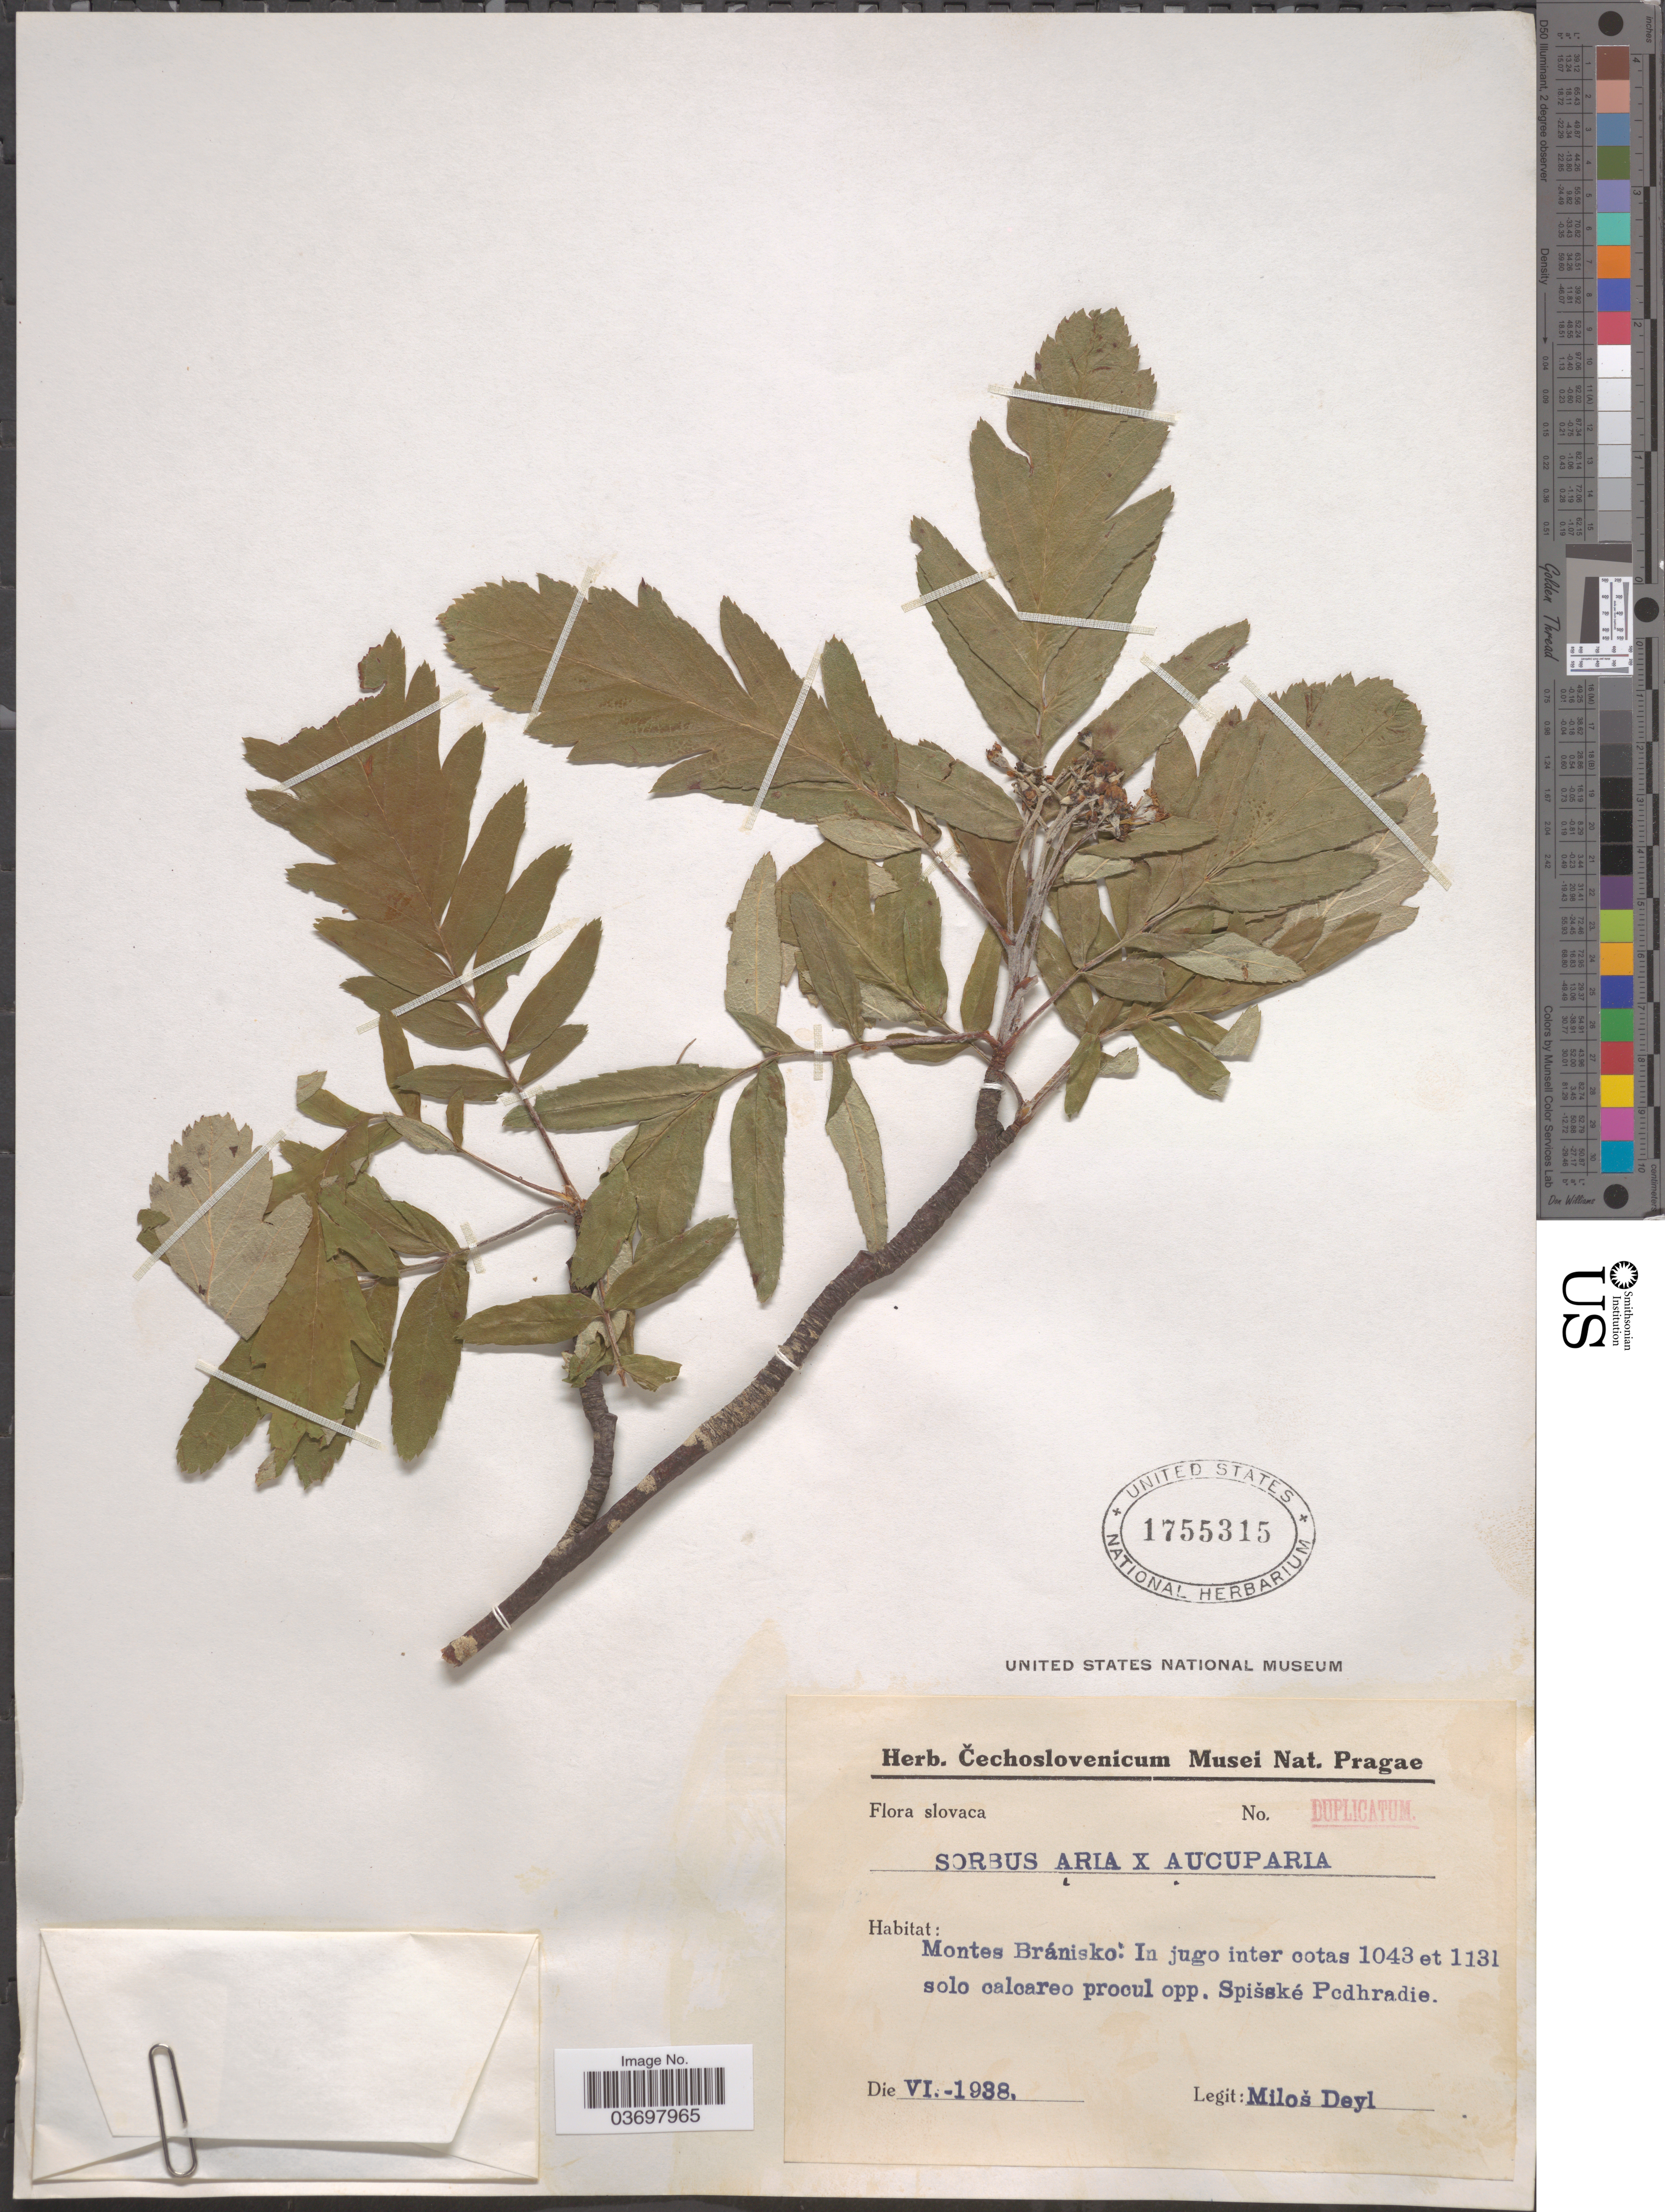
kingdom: Plantae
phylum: Tracheophyta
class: Magnoliopsida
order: Rosales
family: Rosaceae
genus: Sorbus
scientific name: Sorbus aucuparia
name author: L.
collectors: M. Deyl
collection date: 1938-06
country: Slovakia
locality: Slovaca. Montes Bránisko: In jugo inter cotas 1043 et 1131 solo calcareo procul opp. Spišské Pcdhradie.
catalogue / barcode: US 1755315